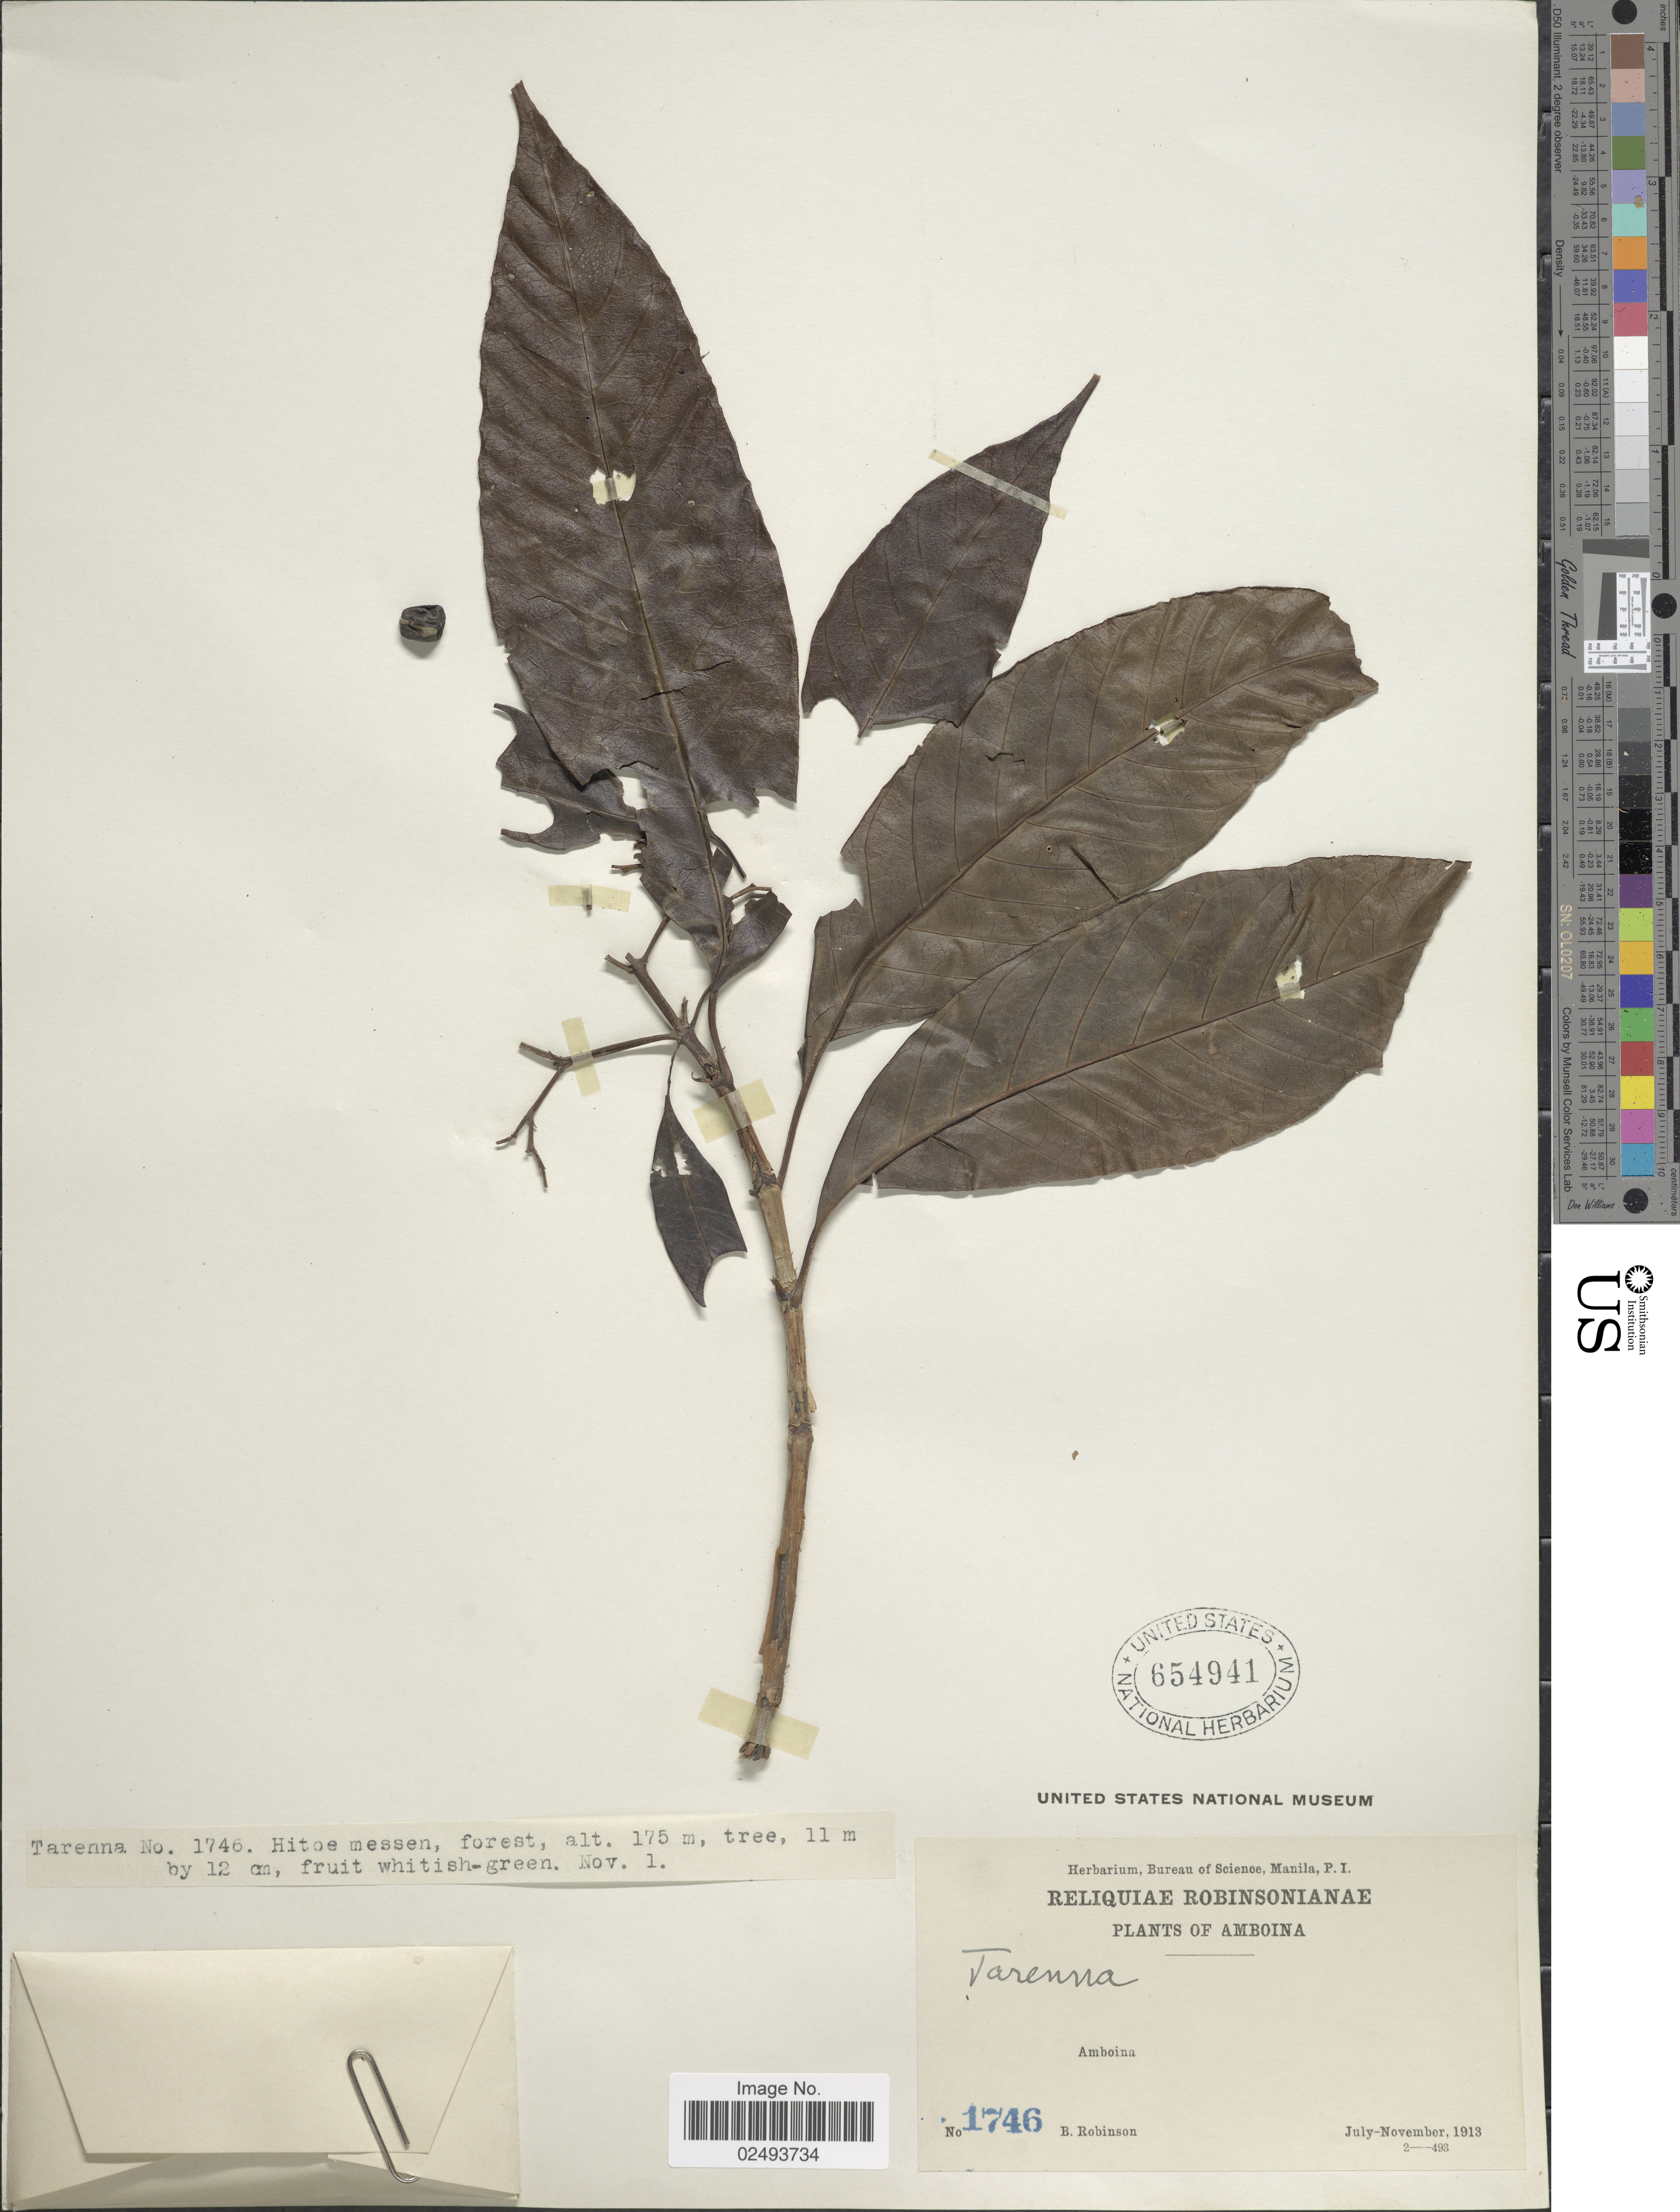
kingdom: Plantae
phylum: Tracheophyta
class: Magnoliopsida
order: Gentianales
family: Rubiaceae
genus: Tarenna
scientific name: Tarenna sp.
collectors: B. Robinson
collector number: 1746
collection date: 1913-07/1913-11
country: Indonesia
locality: Tarenna, Amboina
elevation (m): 175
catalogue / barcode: US 654941